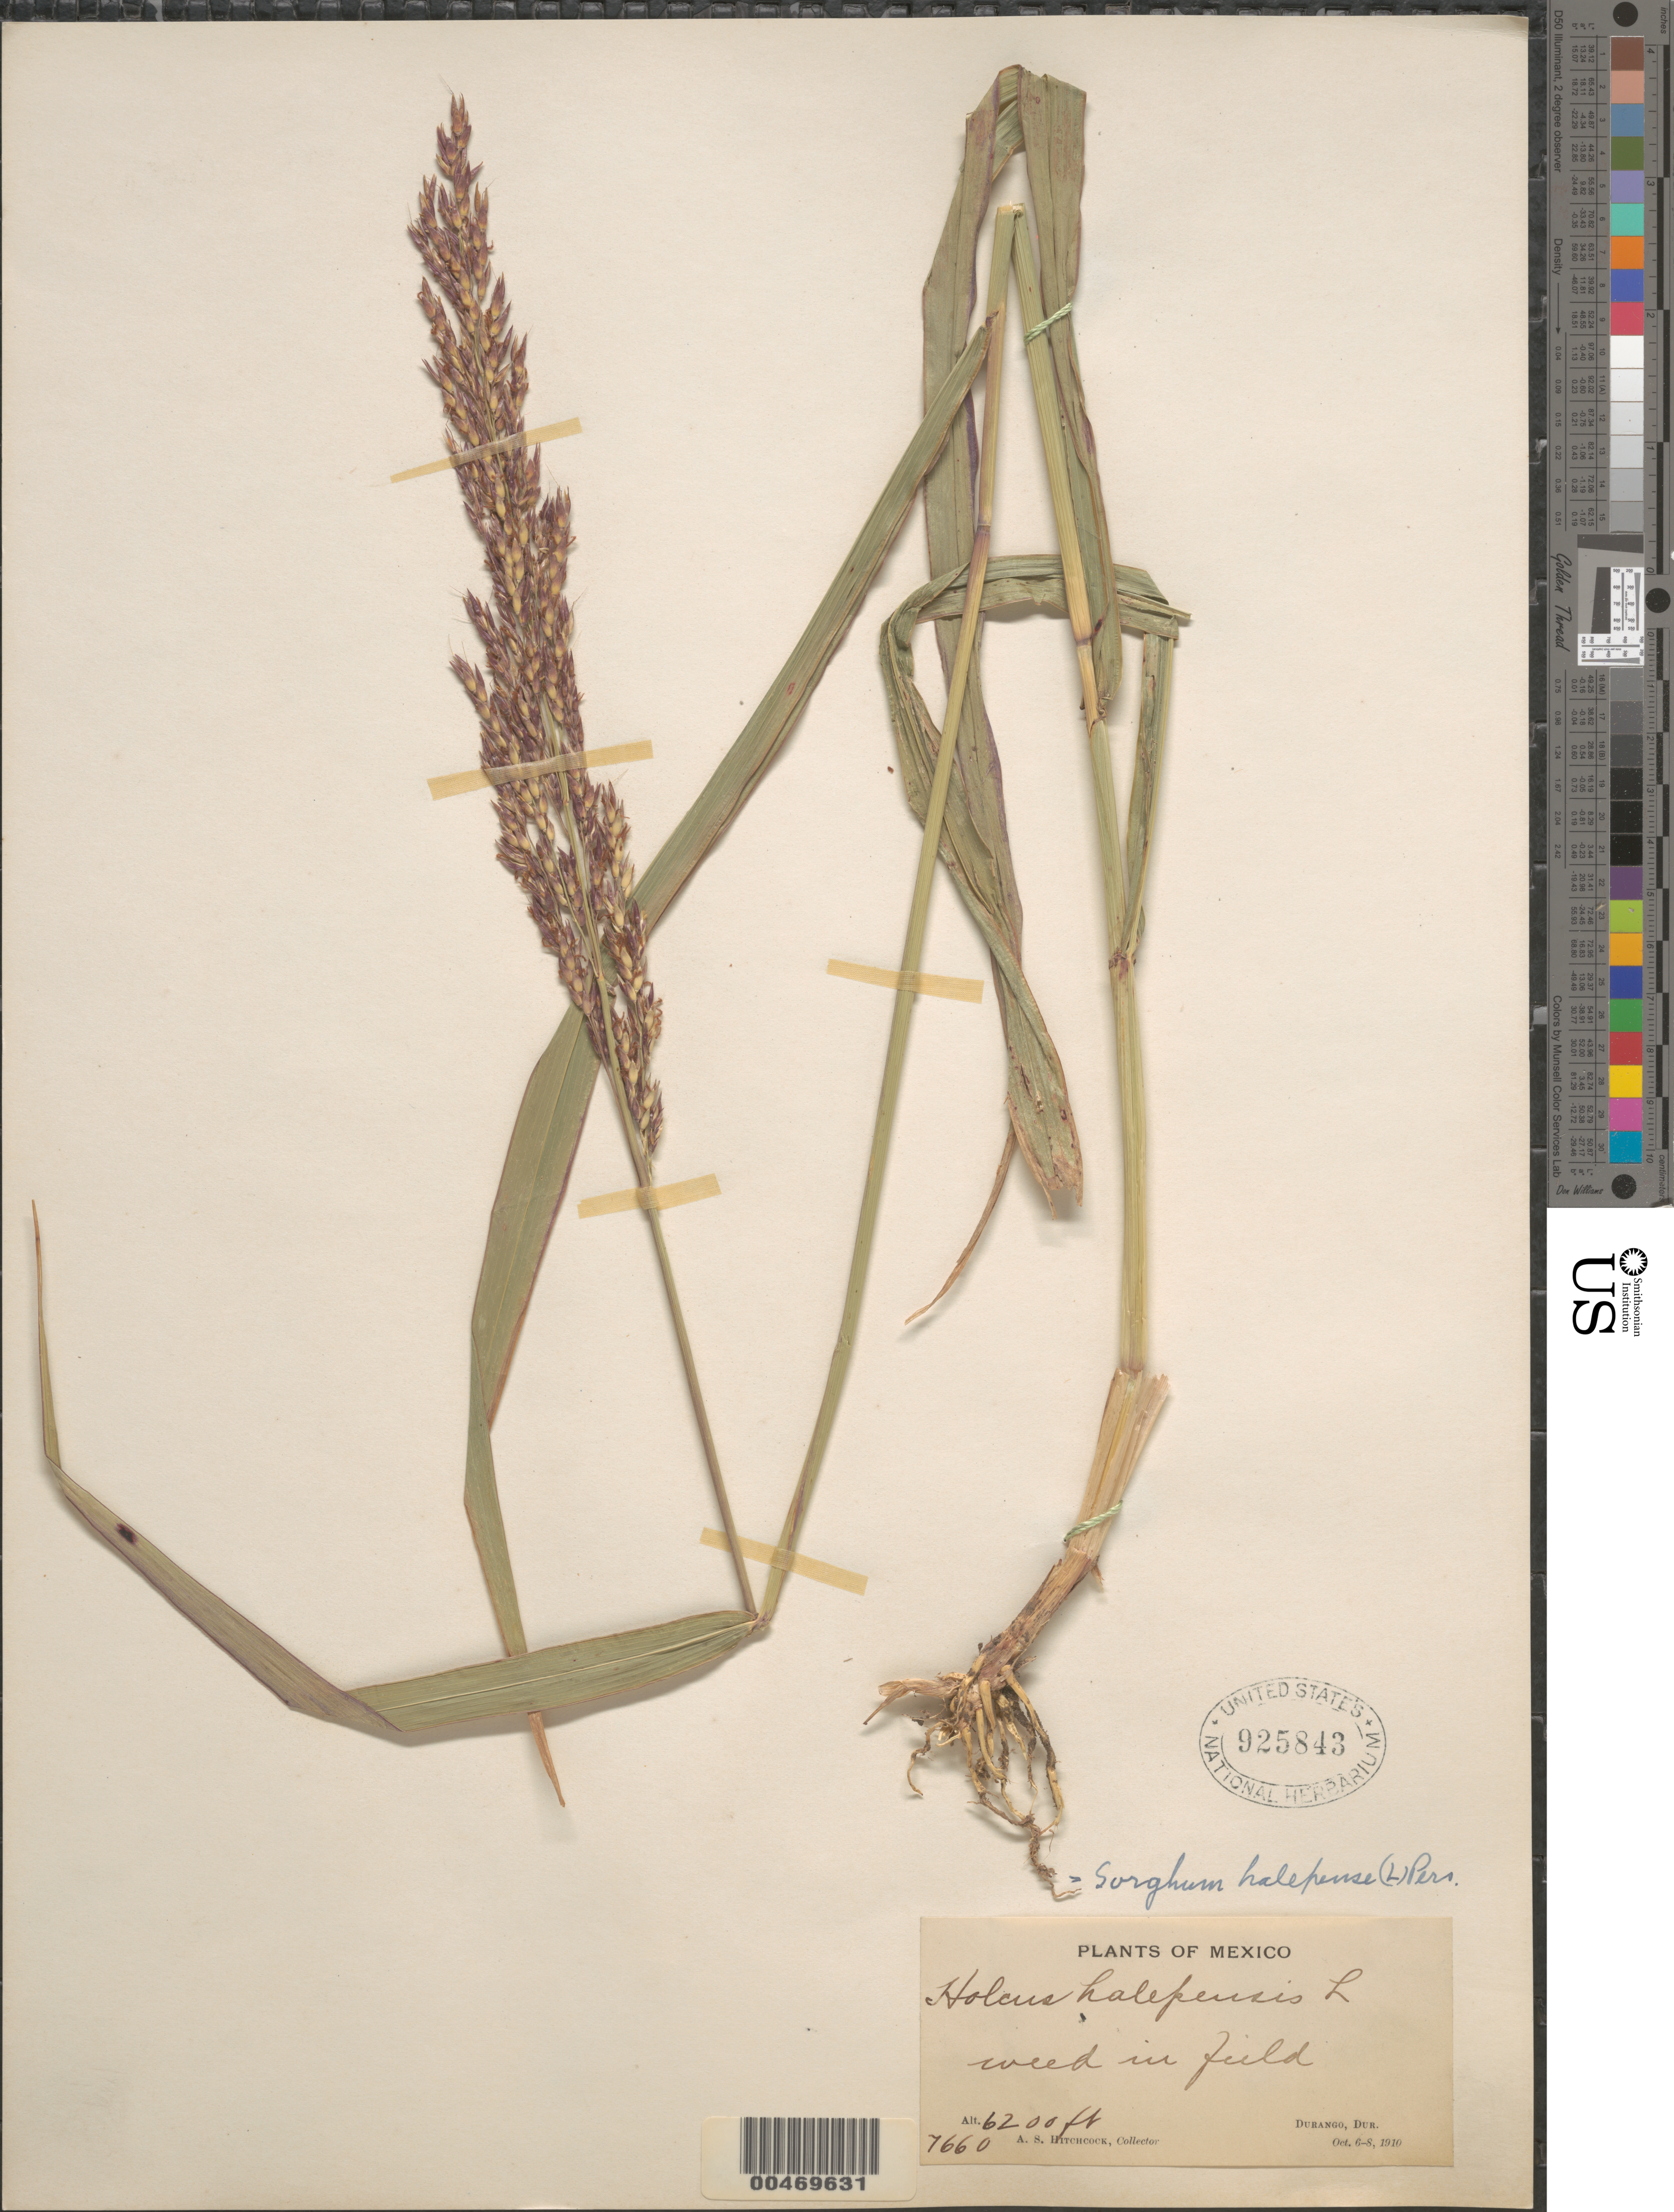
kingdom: Plantae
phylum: Tracheophyta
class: Liliopsida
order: Poales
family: Poaceae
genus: Sorghum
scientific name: Sorghum halepense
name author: (L.) Pers.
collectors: A. S. Hitchcock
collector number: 7660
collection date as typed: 6 Oct 1910 to 8 Oct 1910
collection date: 1910-10-06/1910-10-08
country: Mexico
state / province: Durango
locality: Durango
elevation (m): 1890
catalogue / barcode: US 925843